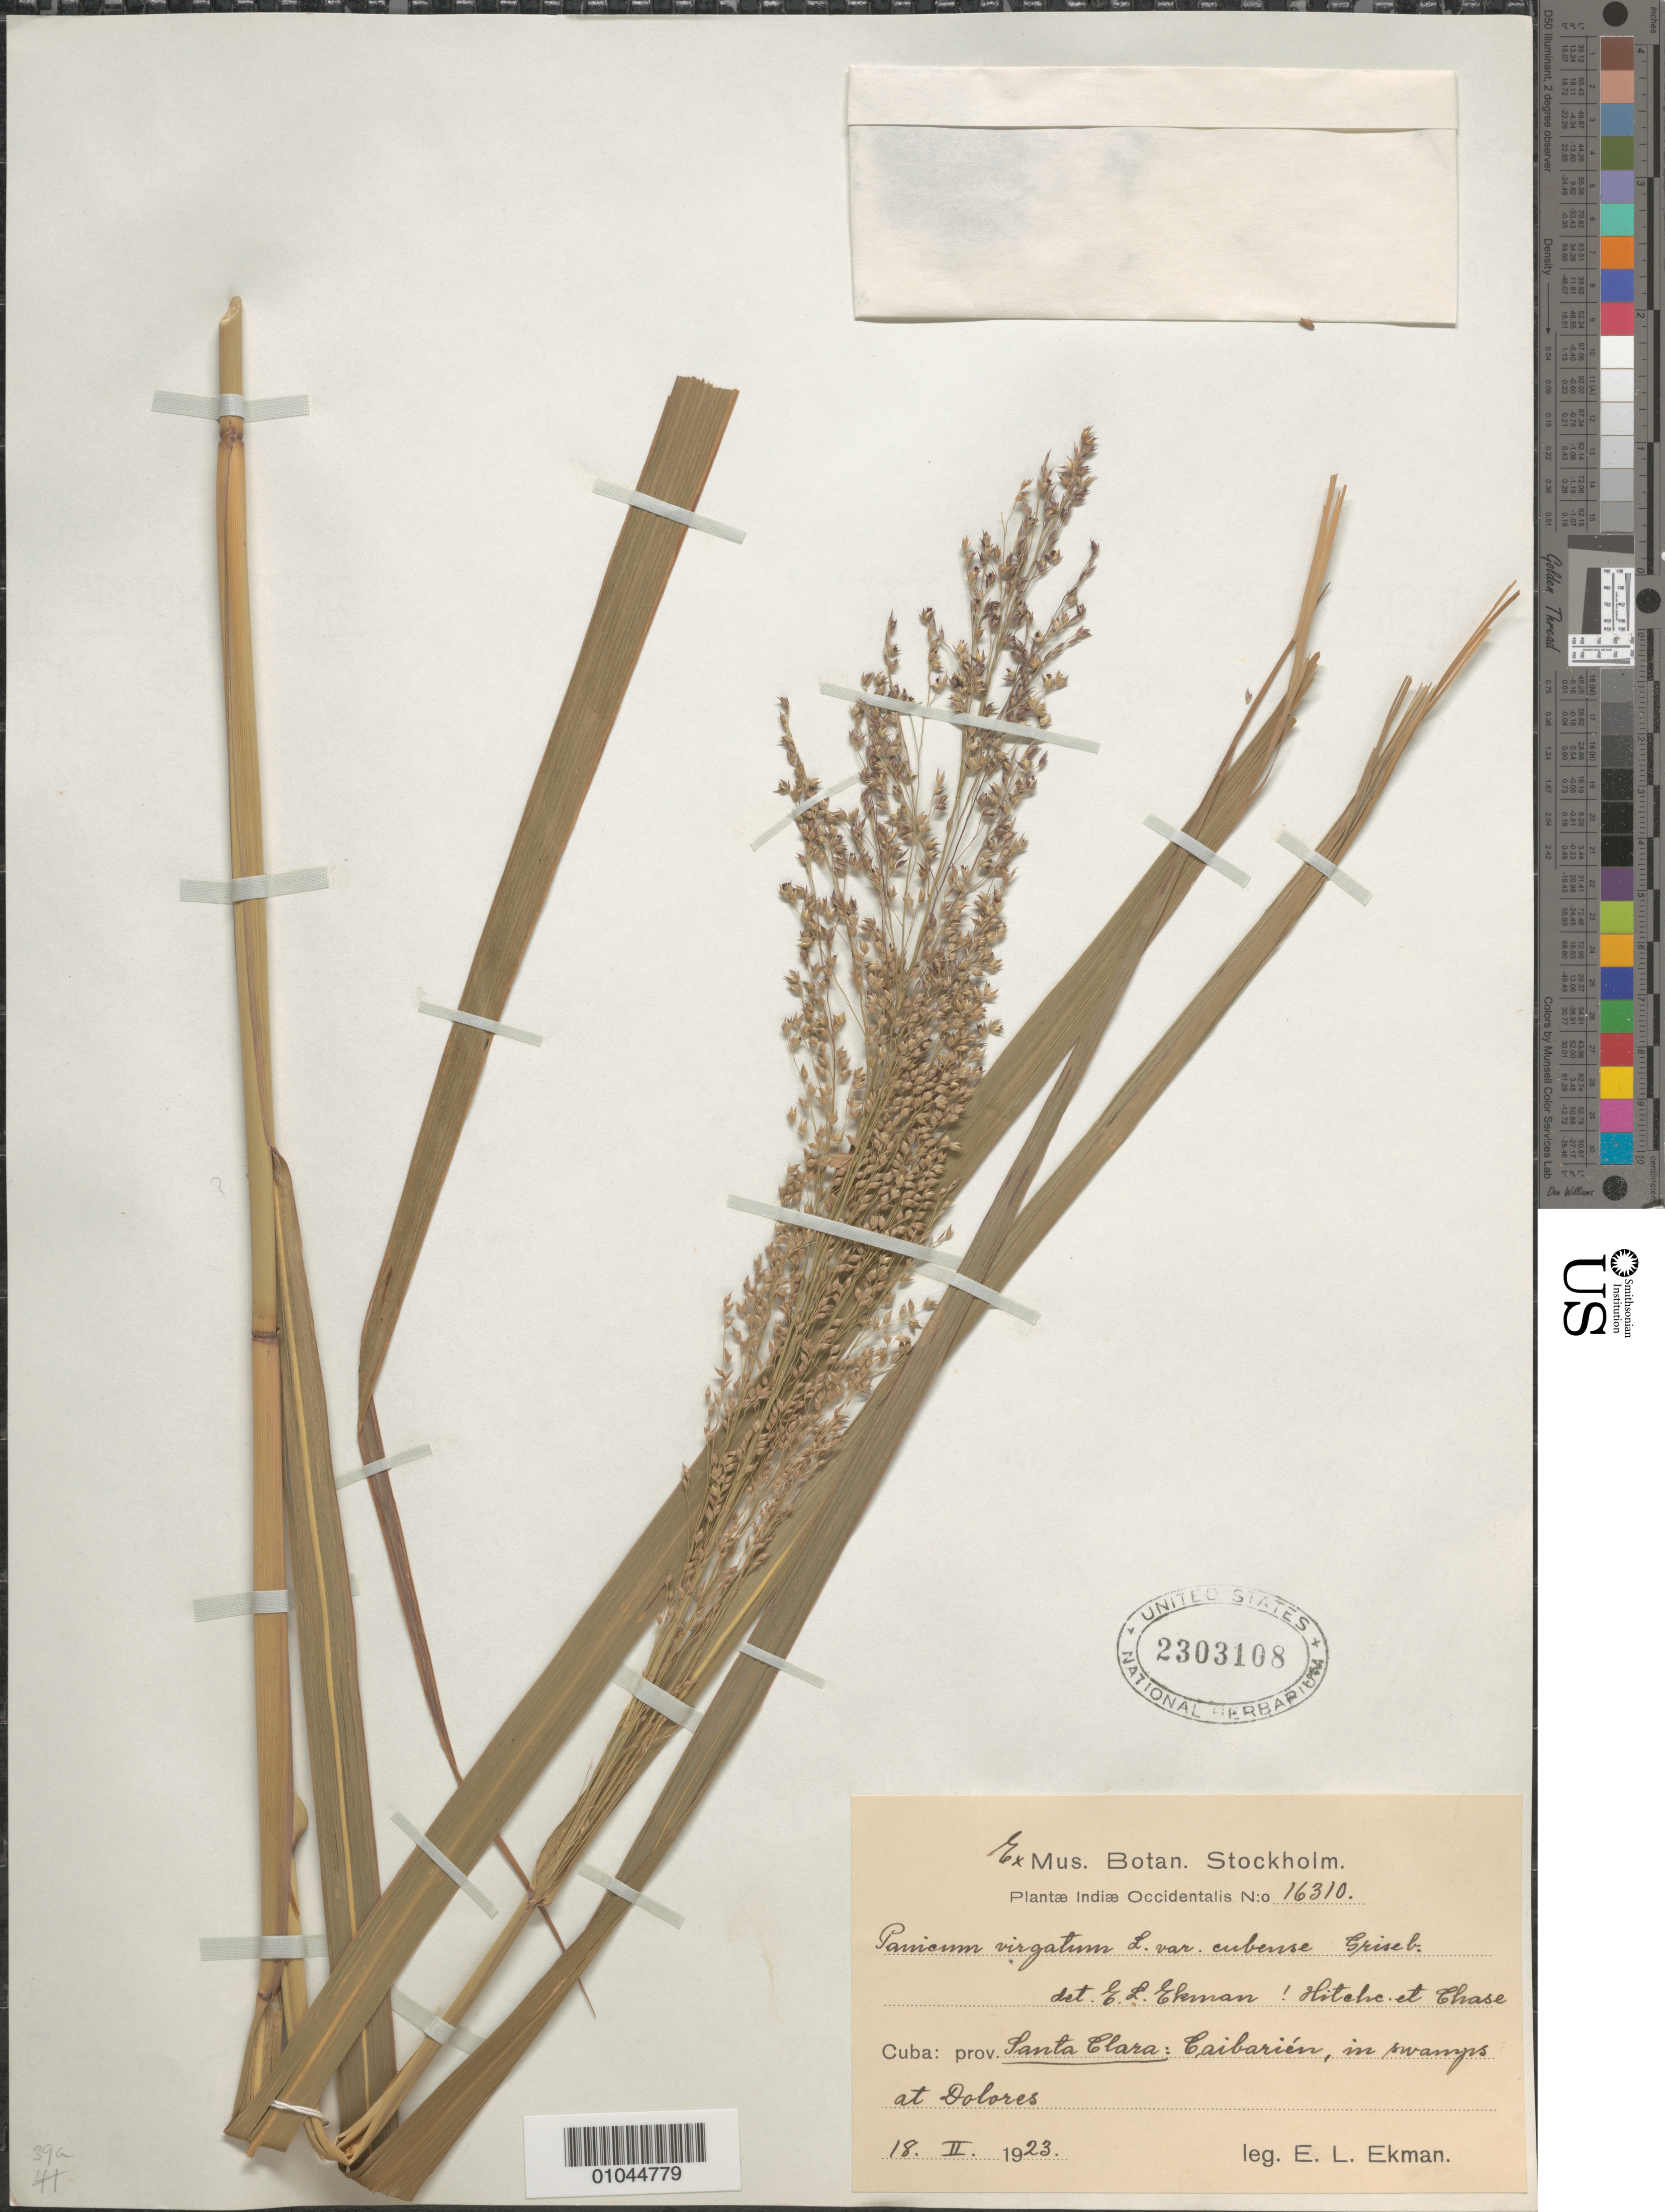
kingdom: Plantae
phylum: Tracheophyta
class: Liliopsida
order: Poales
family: Poaceae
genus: Panicum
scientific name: Panicum virgatum var. cubense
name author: Griseb.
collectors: E. L. Ekman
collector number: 16310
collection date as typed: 18 Feb 1923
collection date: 1923-02-18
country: Cuba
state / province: Villa Clara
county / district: Santa Clara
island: Cuba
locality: Caibarien, at Dolores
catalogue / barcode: US 2303108